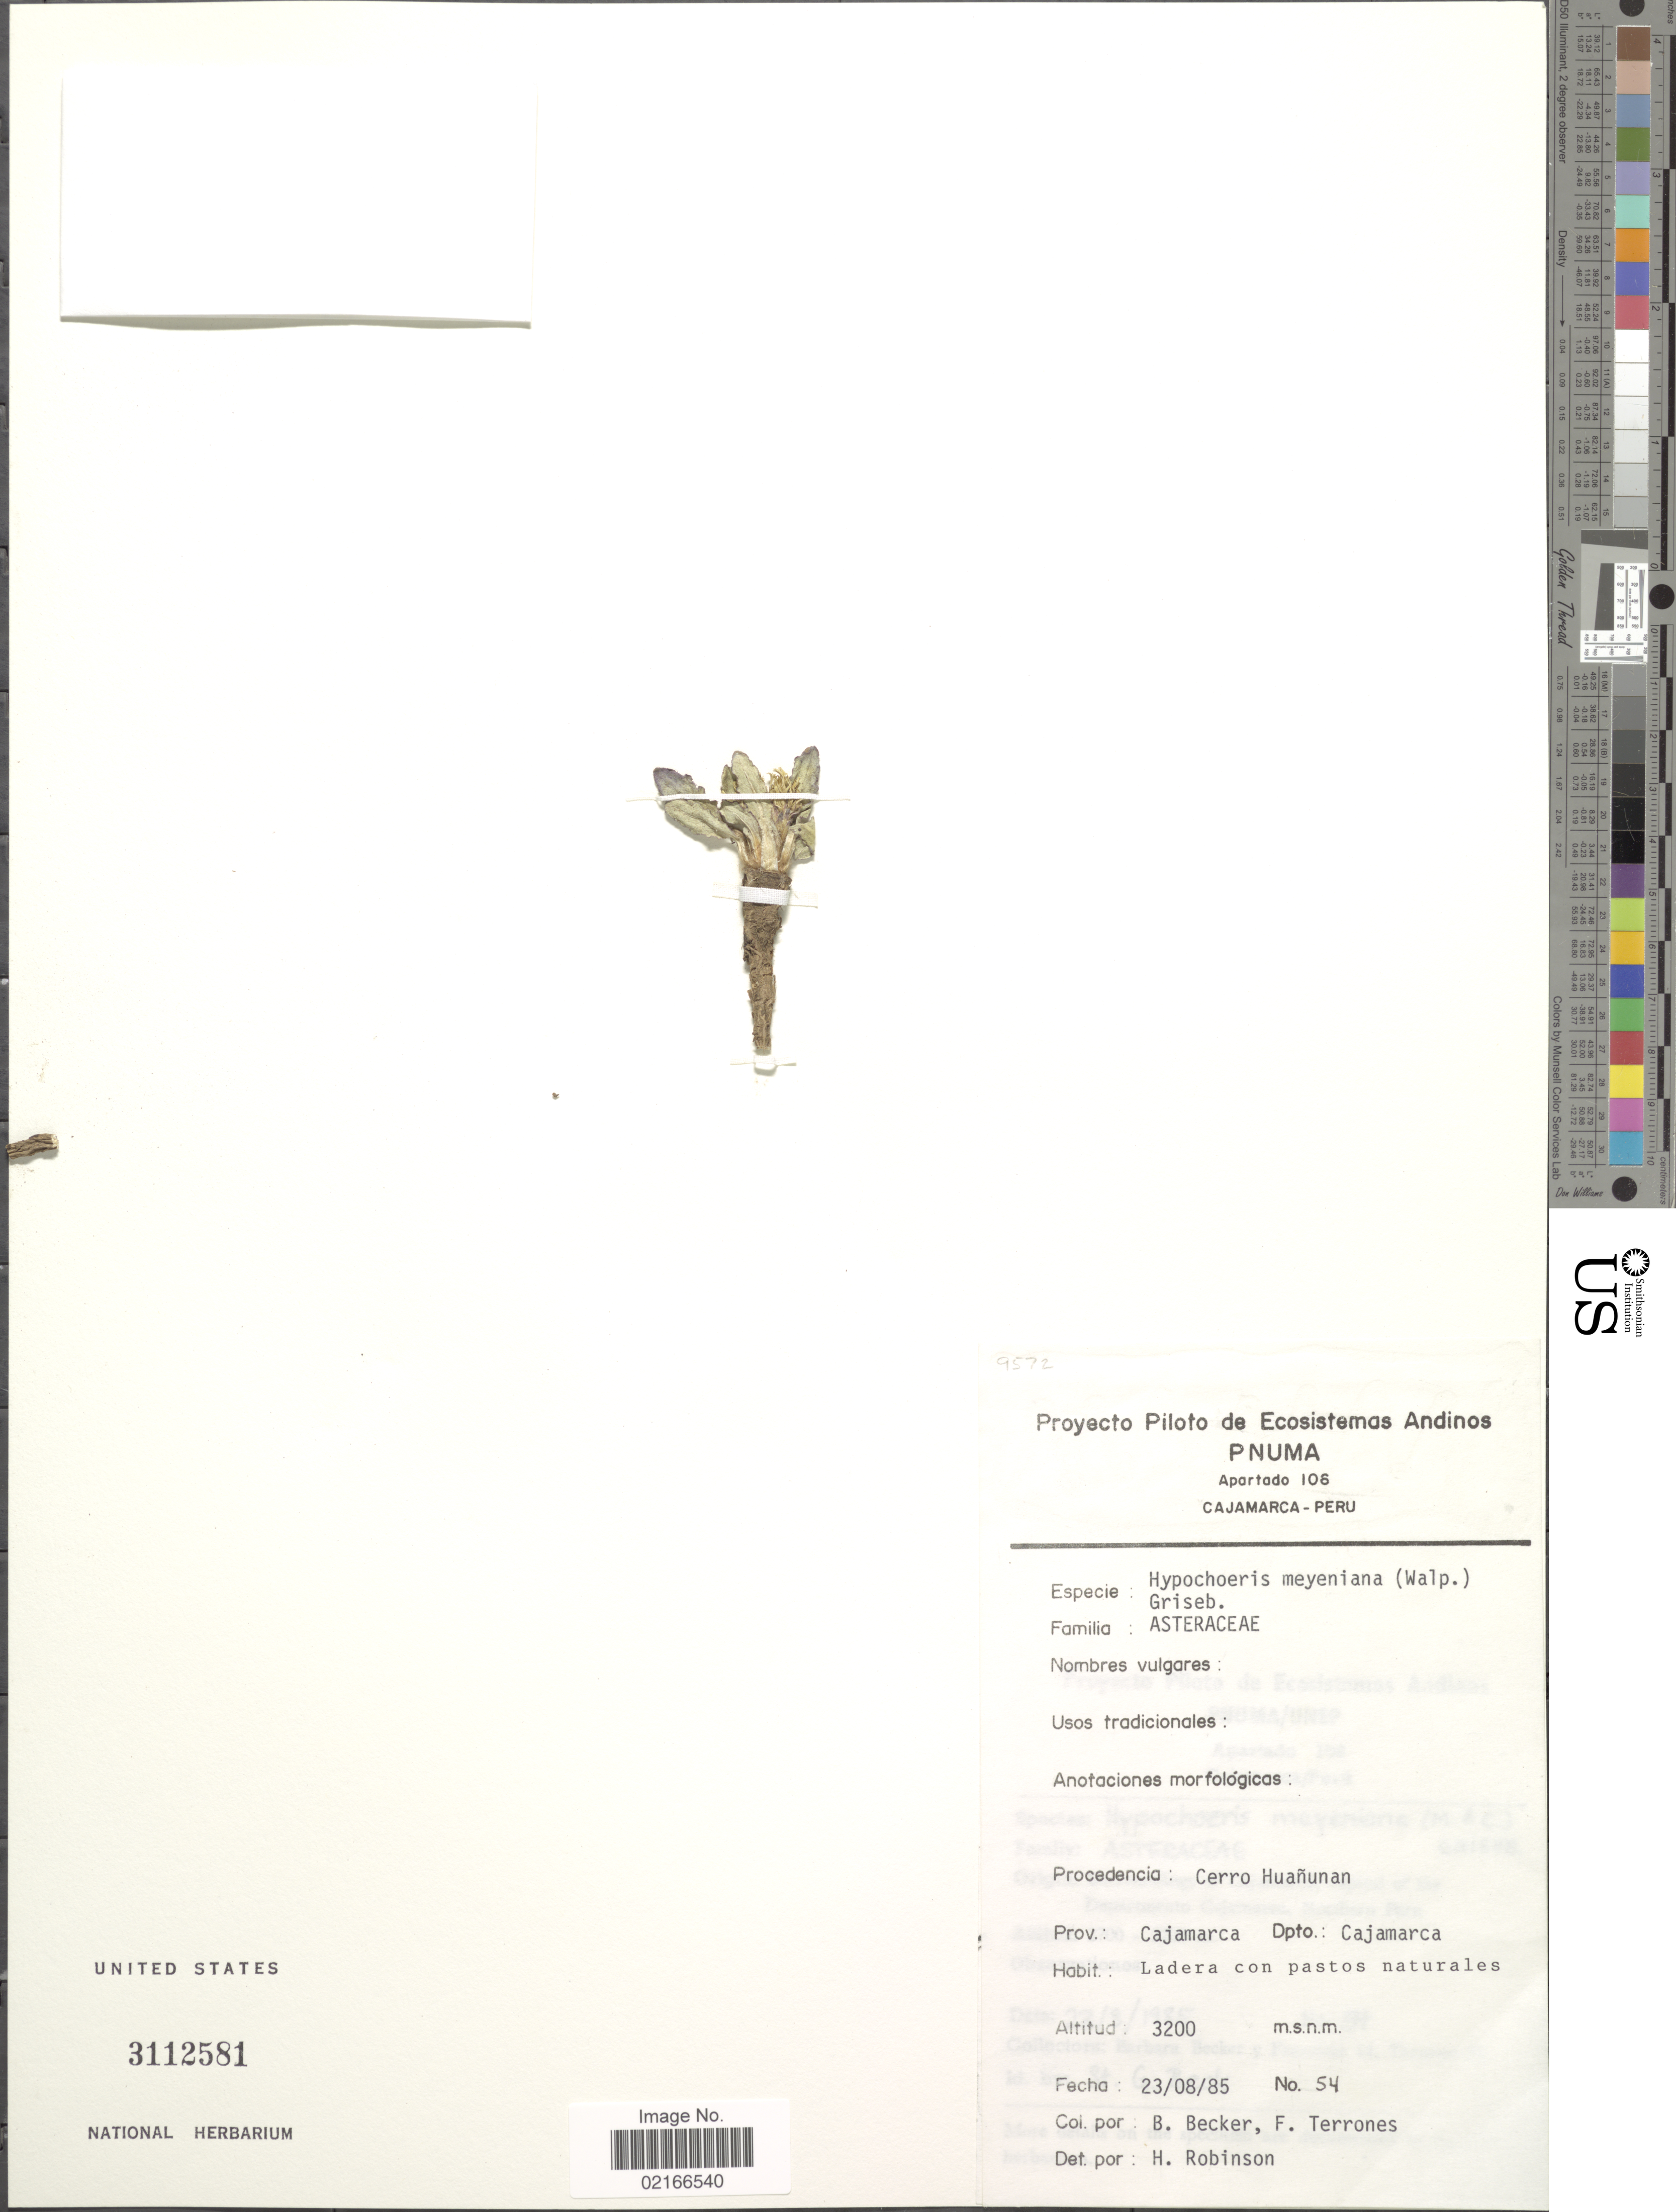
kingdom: Plantae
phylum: Tracheophyta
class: Magnoliopsida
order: Asterales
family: Asteraceae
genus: Hypochaeris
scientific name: Hypochaeris meyeniana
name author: (Walp.) Benth. & Hook. f. ex Griseb.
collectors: B. Becker & F. Terrones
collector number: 54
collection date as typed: Transcribed d/m/y: 23/8/85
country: Peru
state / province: Cajamarca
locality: Prov. Cajamarca. Cerro Huañunan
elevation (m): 3200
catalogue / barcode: US 3112581